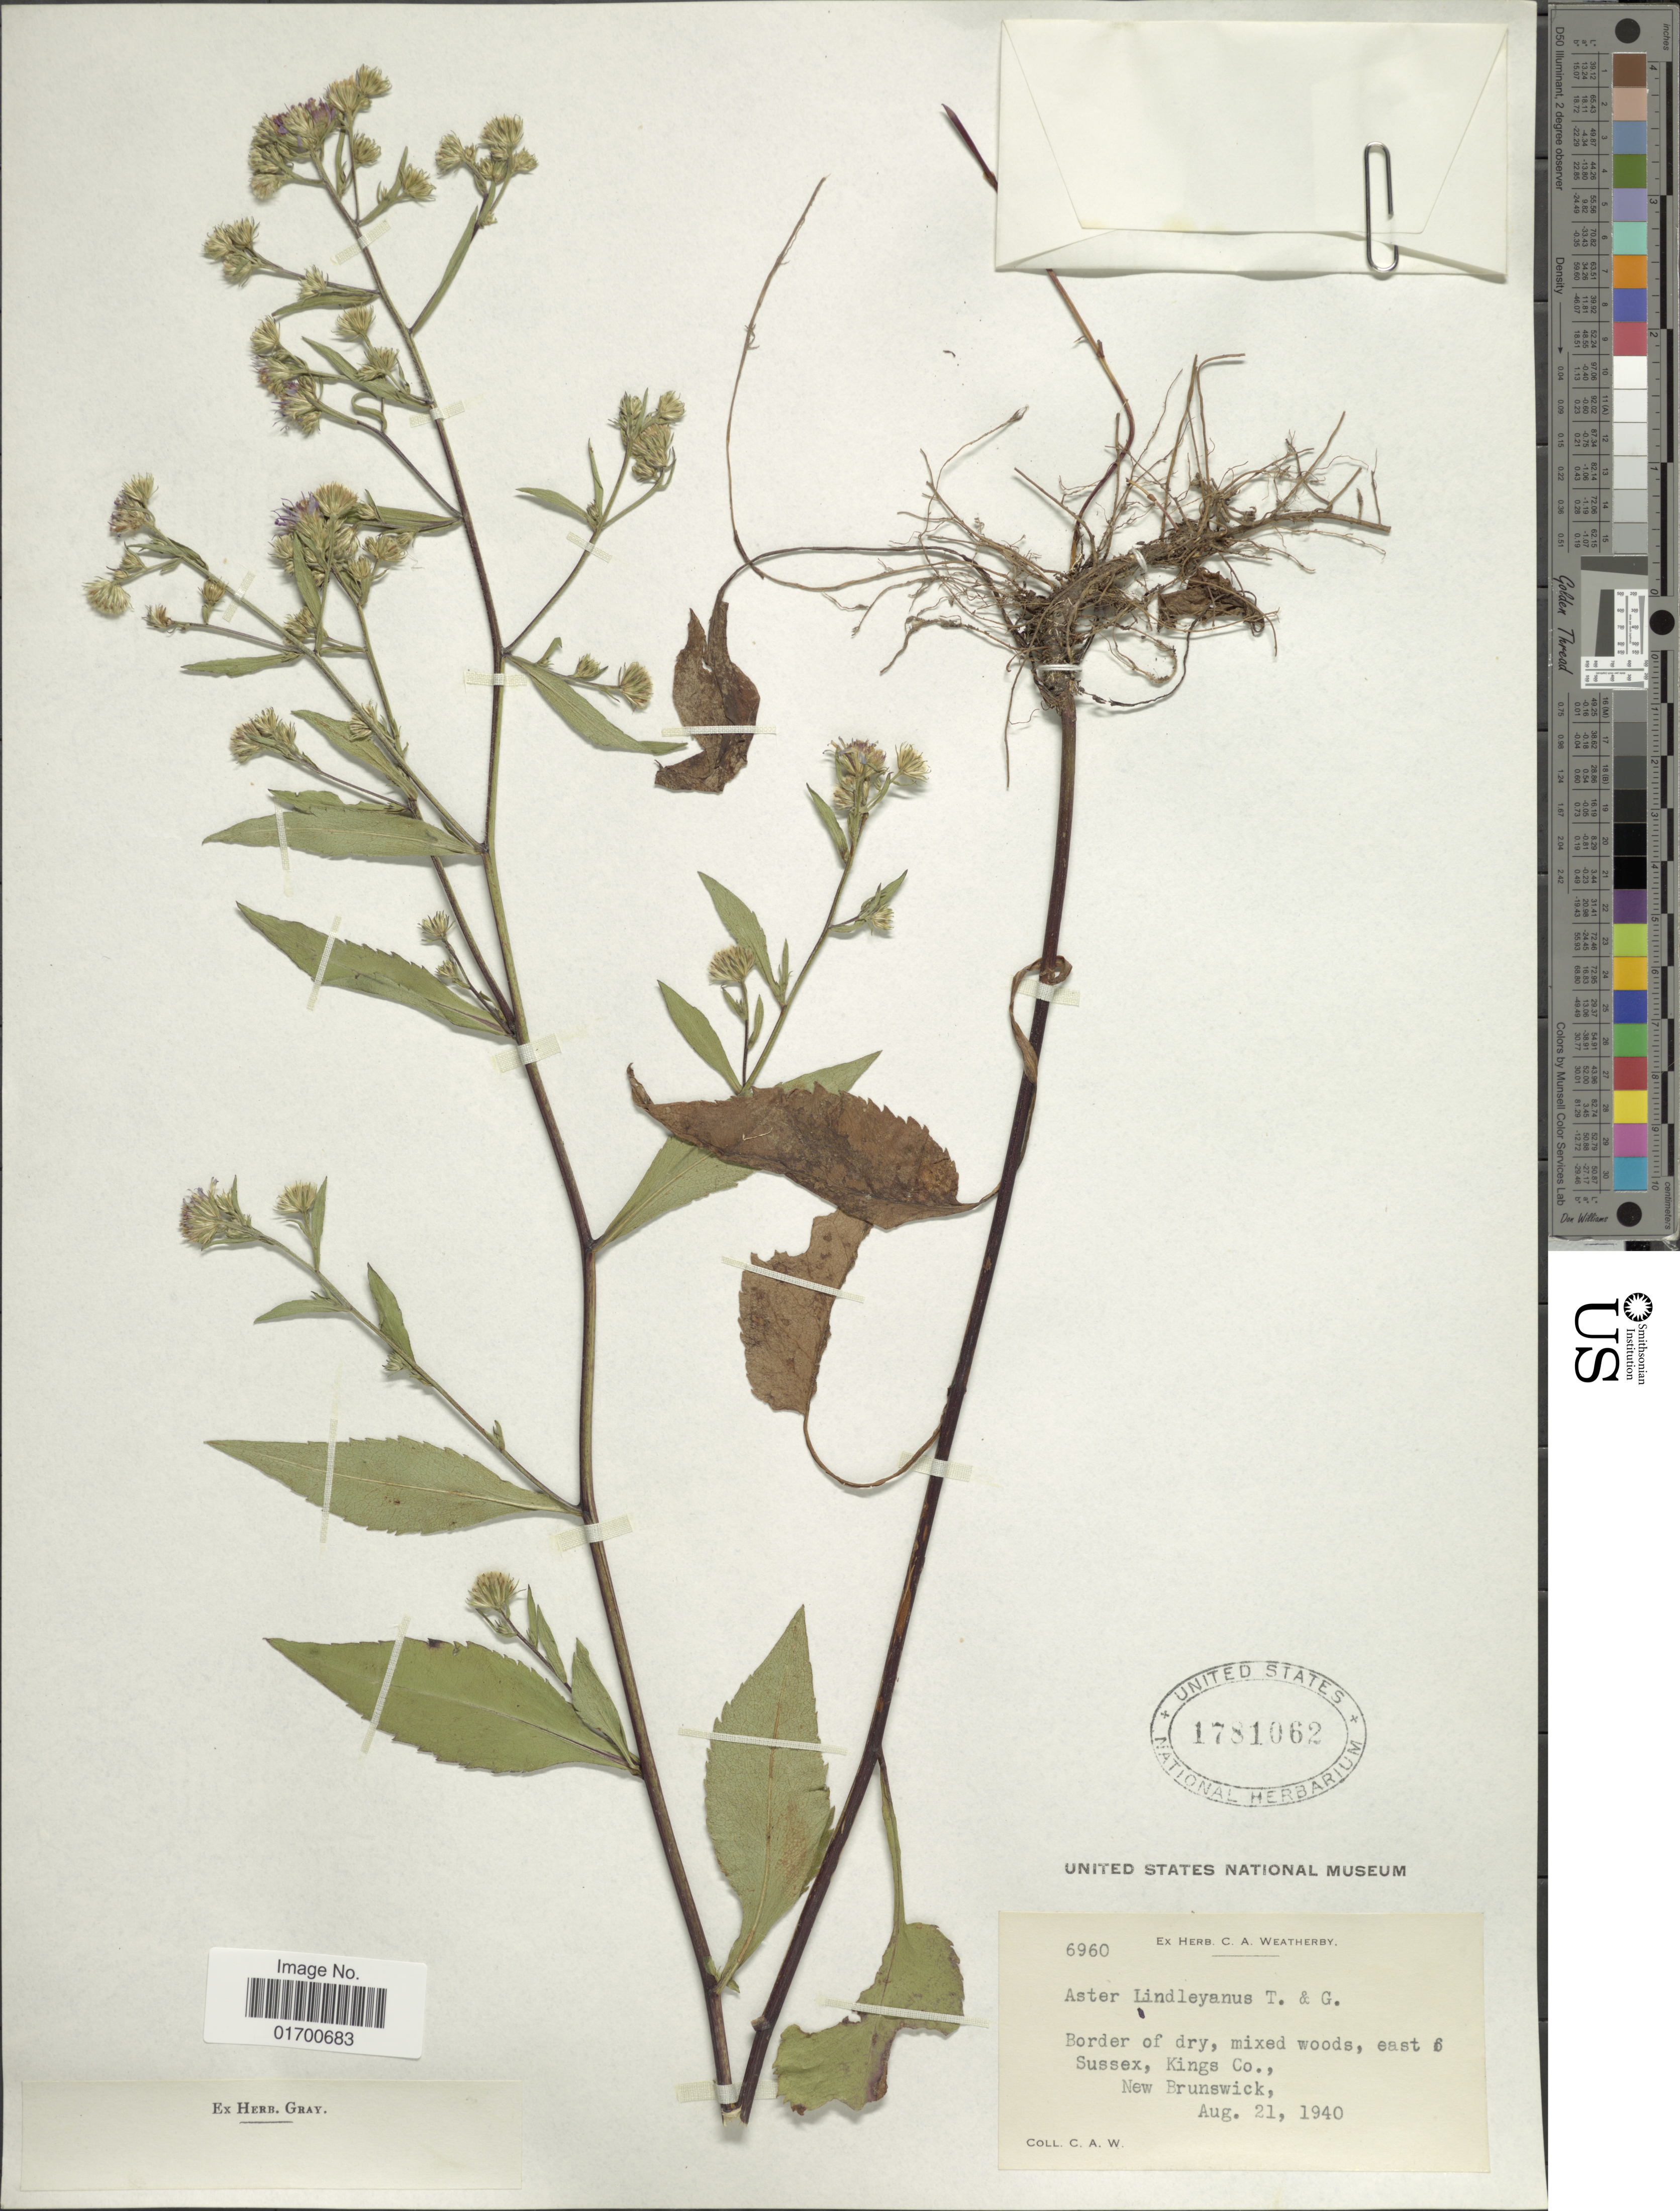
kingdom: Plantae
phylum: Tracheophyta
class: Magnoliopsida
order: Asterales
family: Asteraceae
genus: Symphyotrichum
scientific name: Symphyotrichum ciliolatum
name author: (Lindl.) Á. Löve & D. Löve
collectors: C. A. Weatherby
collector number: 6960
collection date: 1940-08-21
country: Canada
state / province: New Brunswick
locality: East 6 Sussec, King Co.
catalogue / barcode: US 1781062